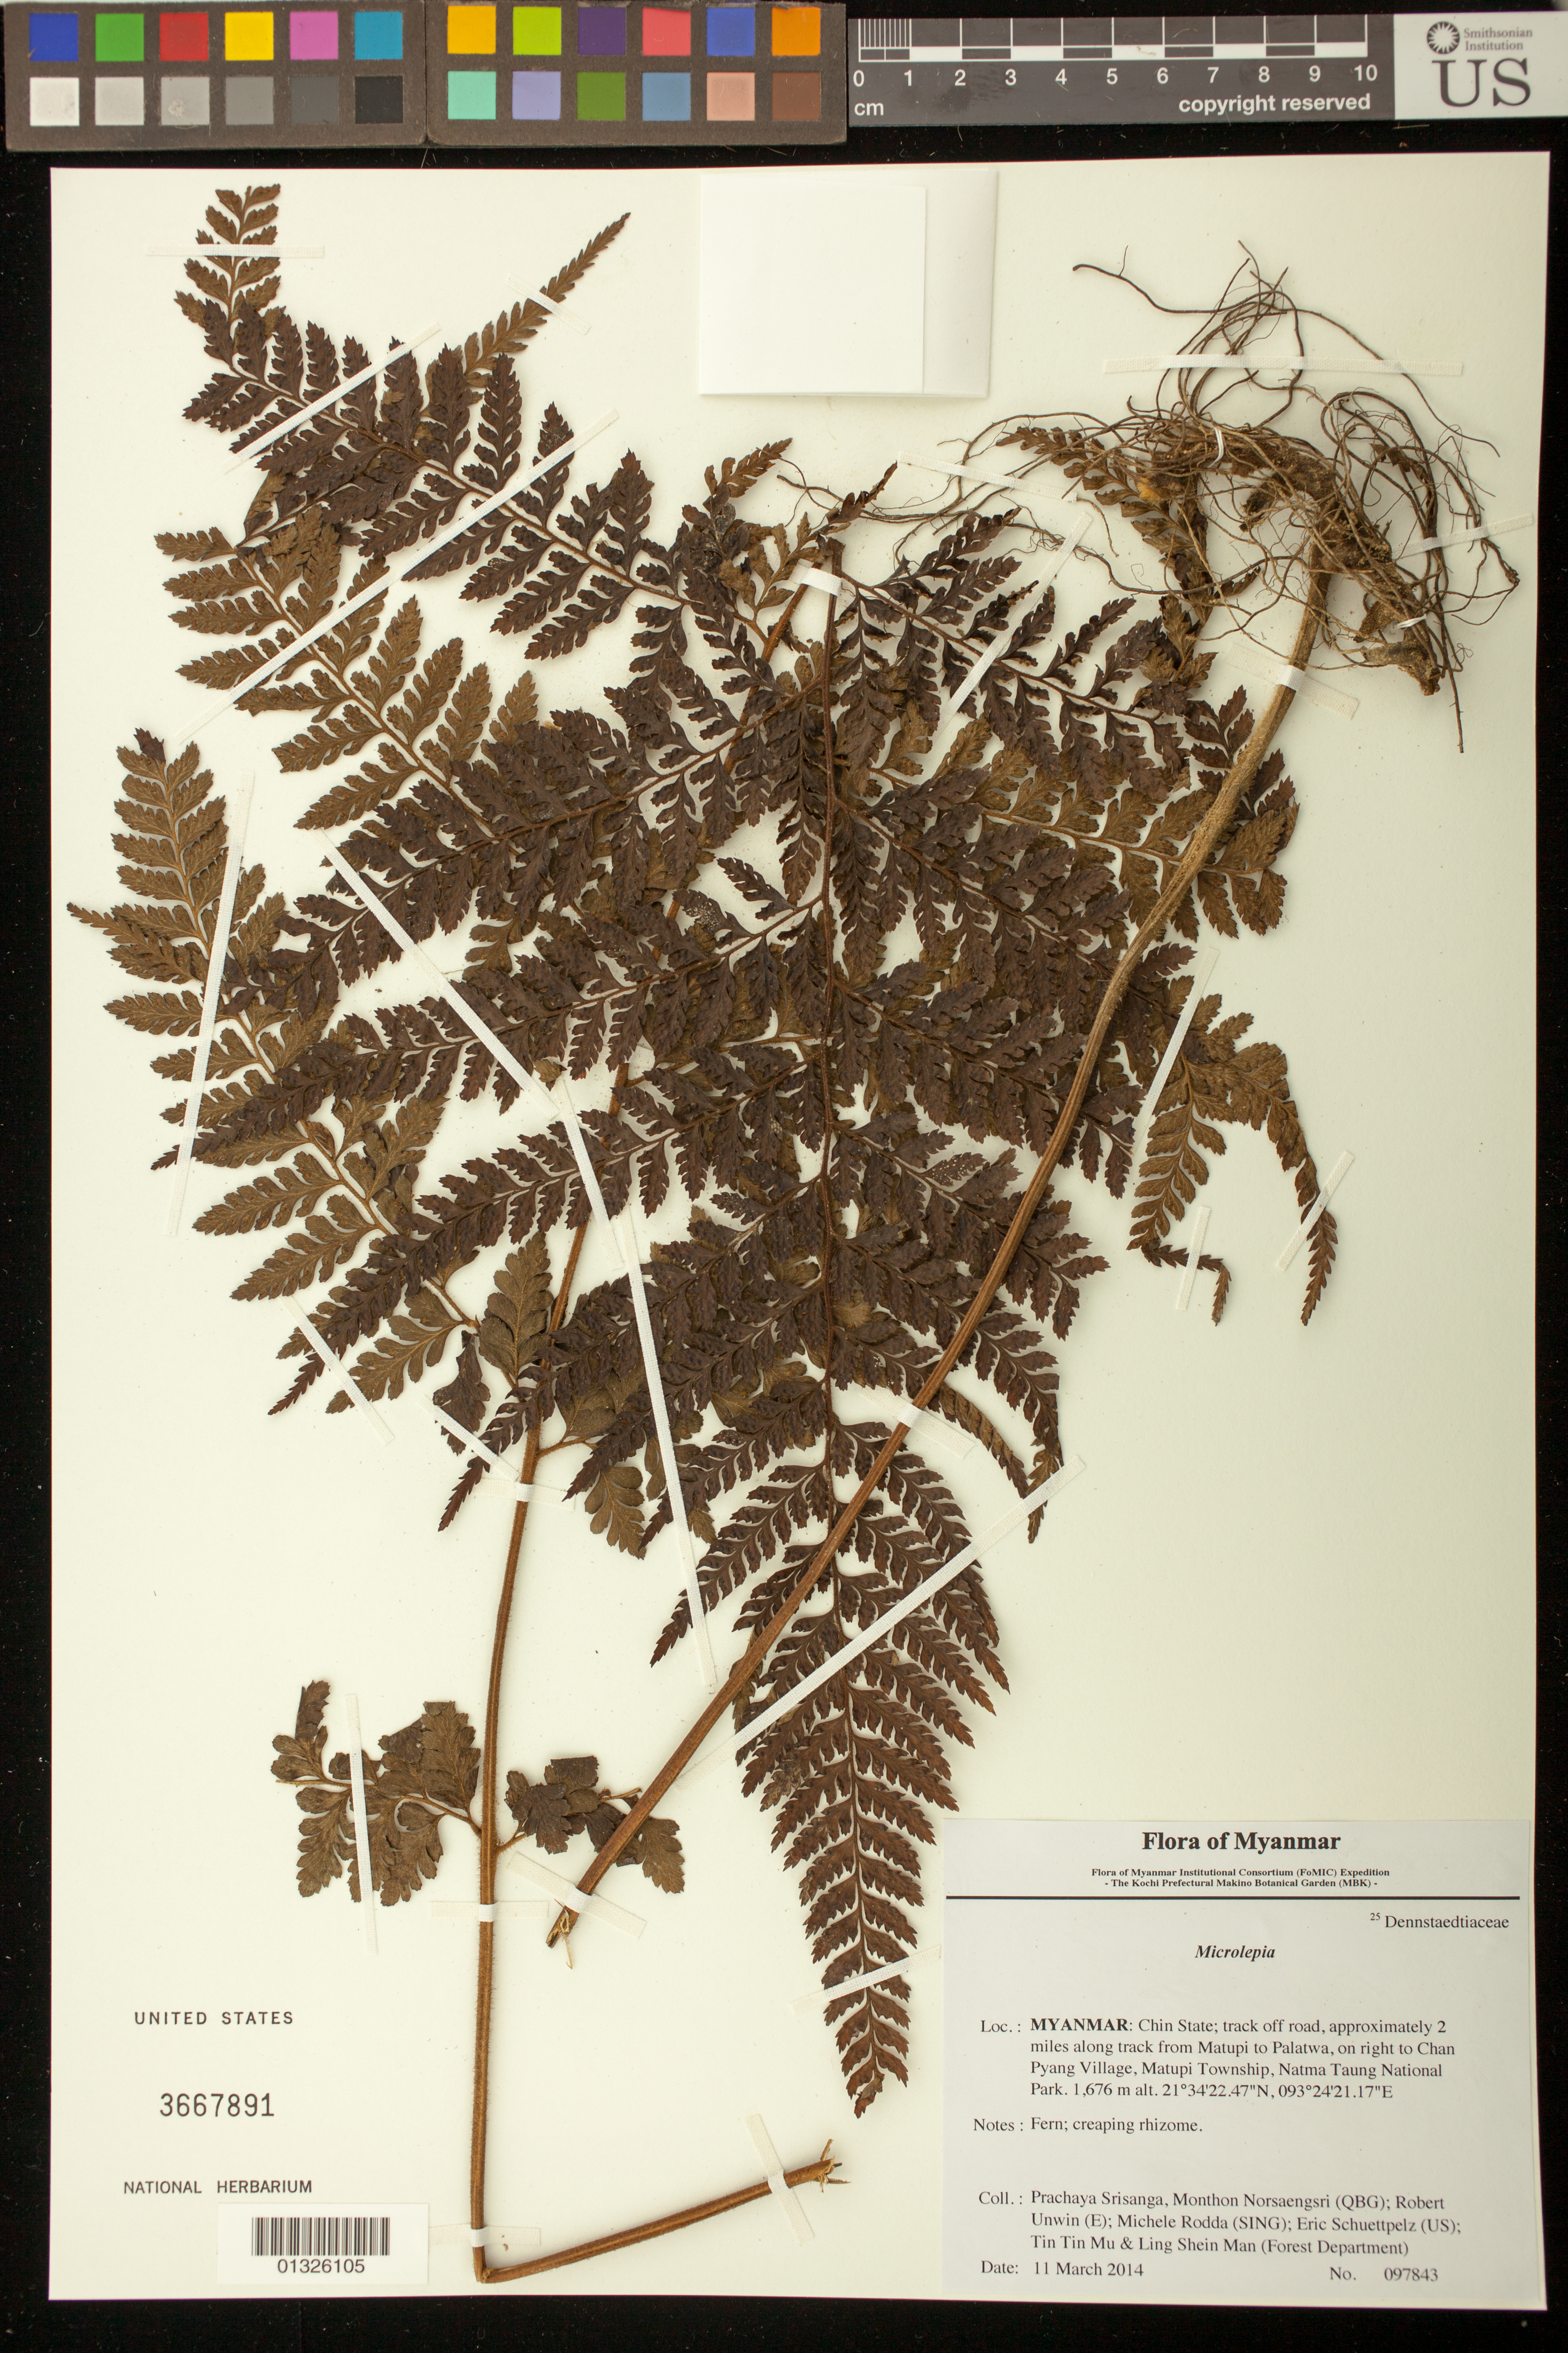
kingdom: Plantae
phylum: Tracheophyta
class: Polypodiopsida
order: Polypodiales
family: Dennstaedtiaceae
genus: Microlepia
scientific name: Microlepia sp.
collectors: P. Srisanga, M. Norsaengsri, R. Unwin, M. Rodda, E. Schuettpelz, Tin Tin Mu & Ling Shein Man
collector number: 97843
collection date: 2014-03-11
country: Myanmar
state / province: Chin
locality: Track off road, approximately 2 miles along track from Matupi to Palatwa, on right to Chan Pyang Village, Matupi Township, Natma Taung National Park.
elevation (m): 1676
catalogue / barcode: US 3667891